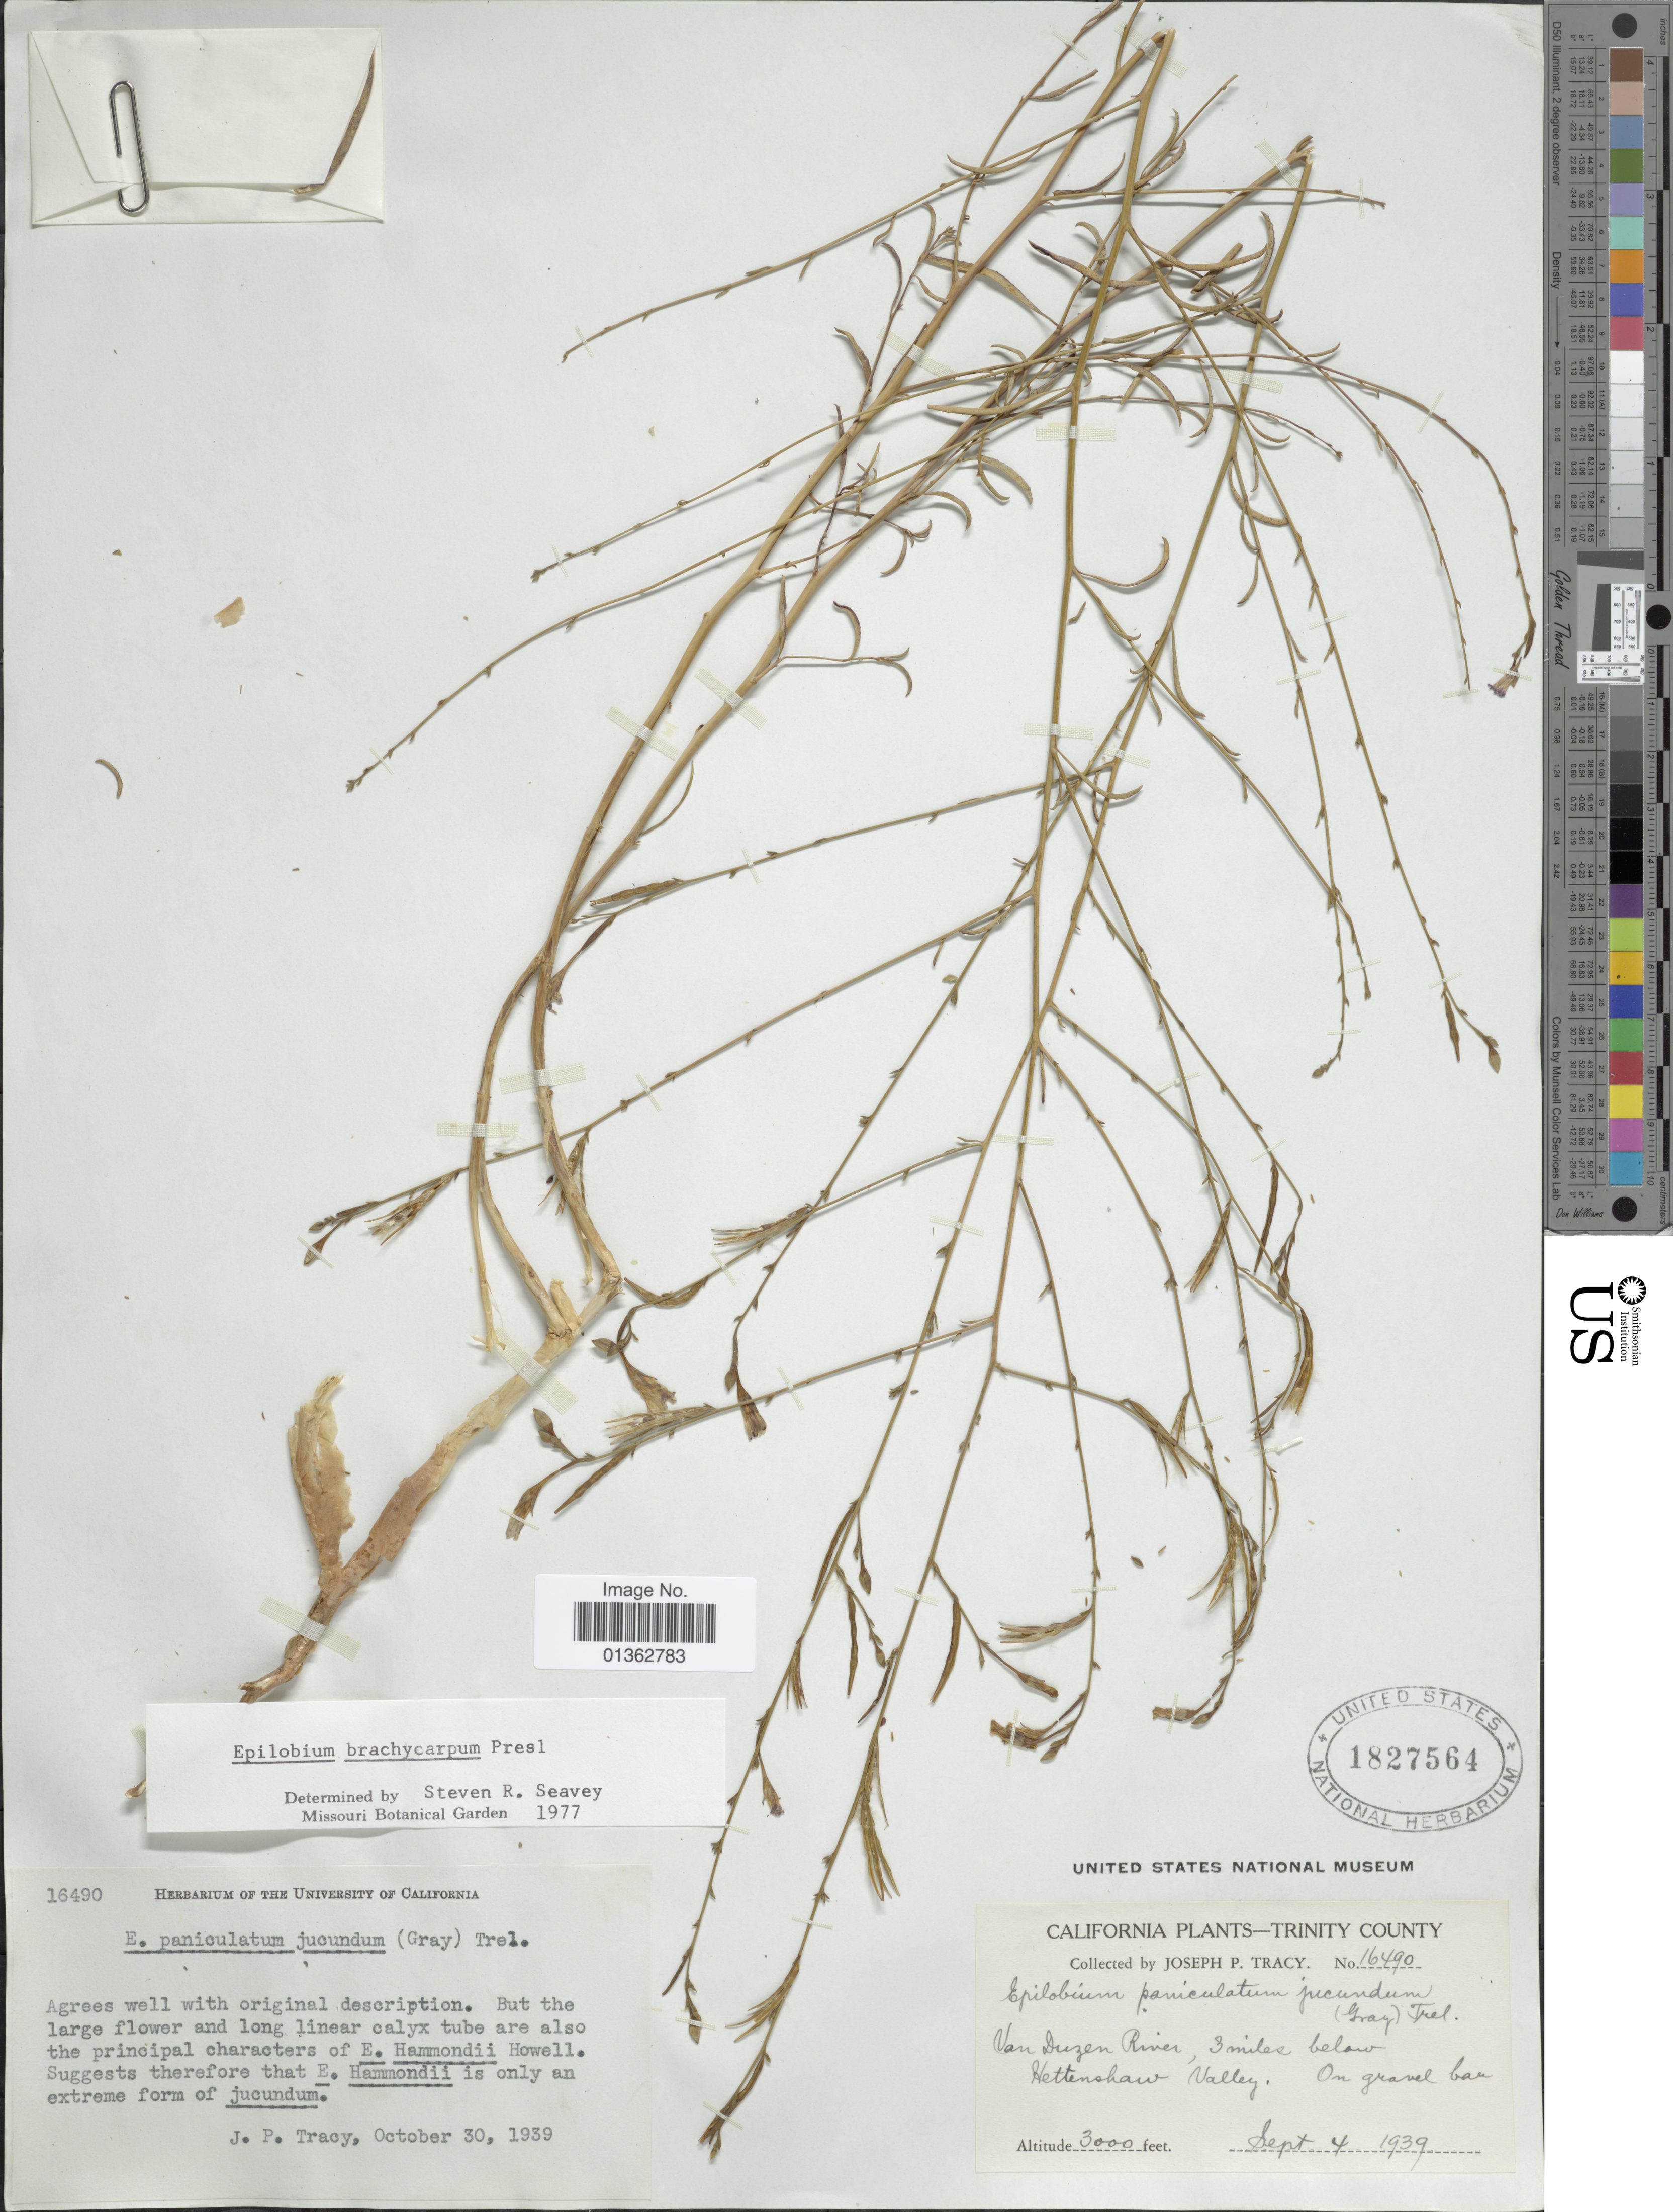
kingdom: Plantae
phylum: Tracheophyta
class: Magnoliopsida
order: Myrtales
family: Onagraceae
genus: Epilobium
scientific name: Epilobium brachycarpum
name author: C. Presl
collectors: J. Tracy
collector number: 16490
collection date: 1939-09-04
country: United States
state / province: California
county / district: Trinity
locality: Trinity County. Van Duzen River, 3 miles below Hettenshaw Valley.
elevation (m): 914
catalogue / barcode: US 1827564